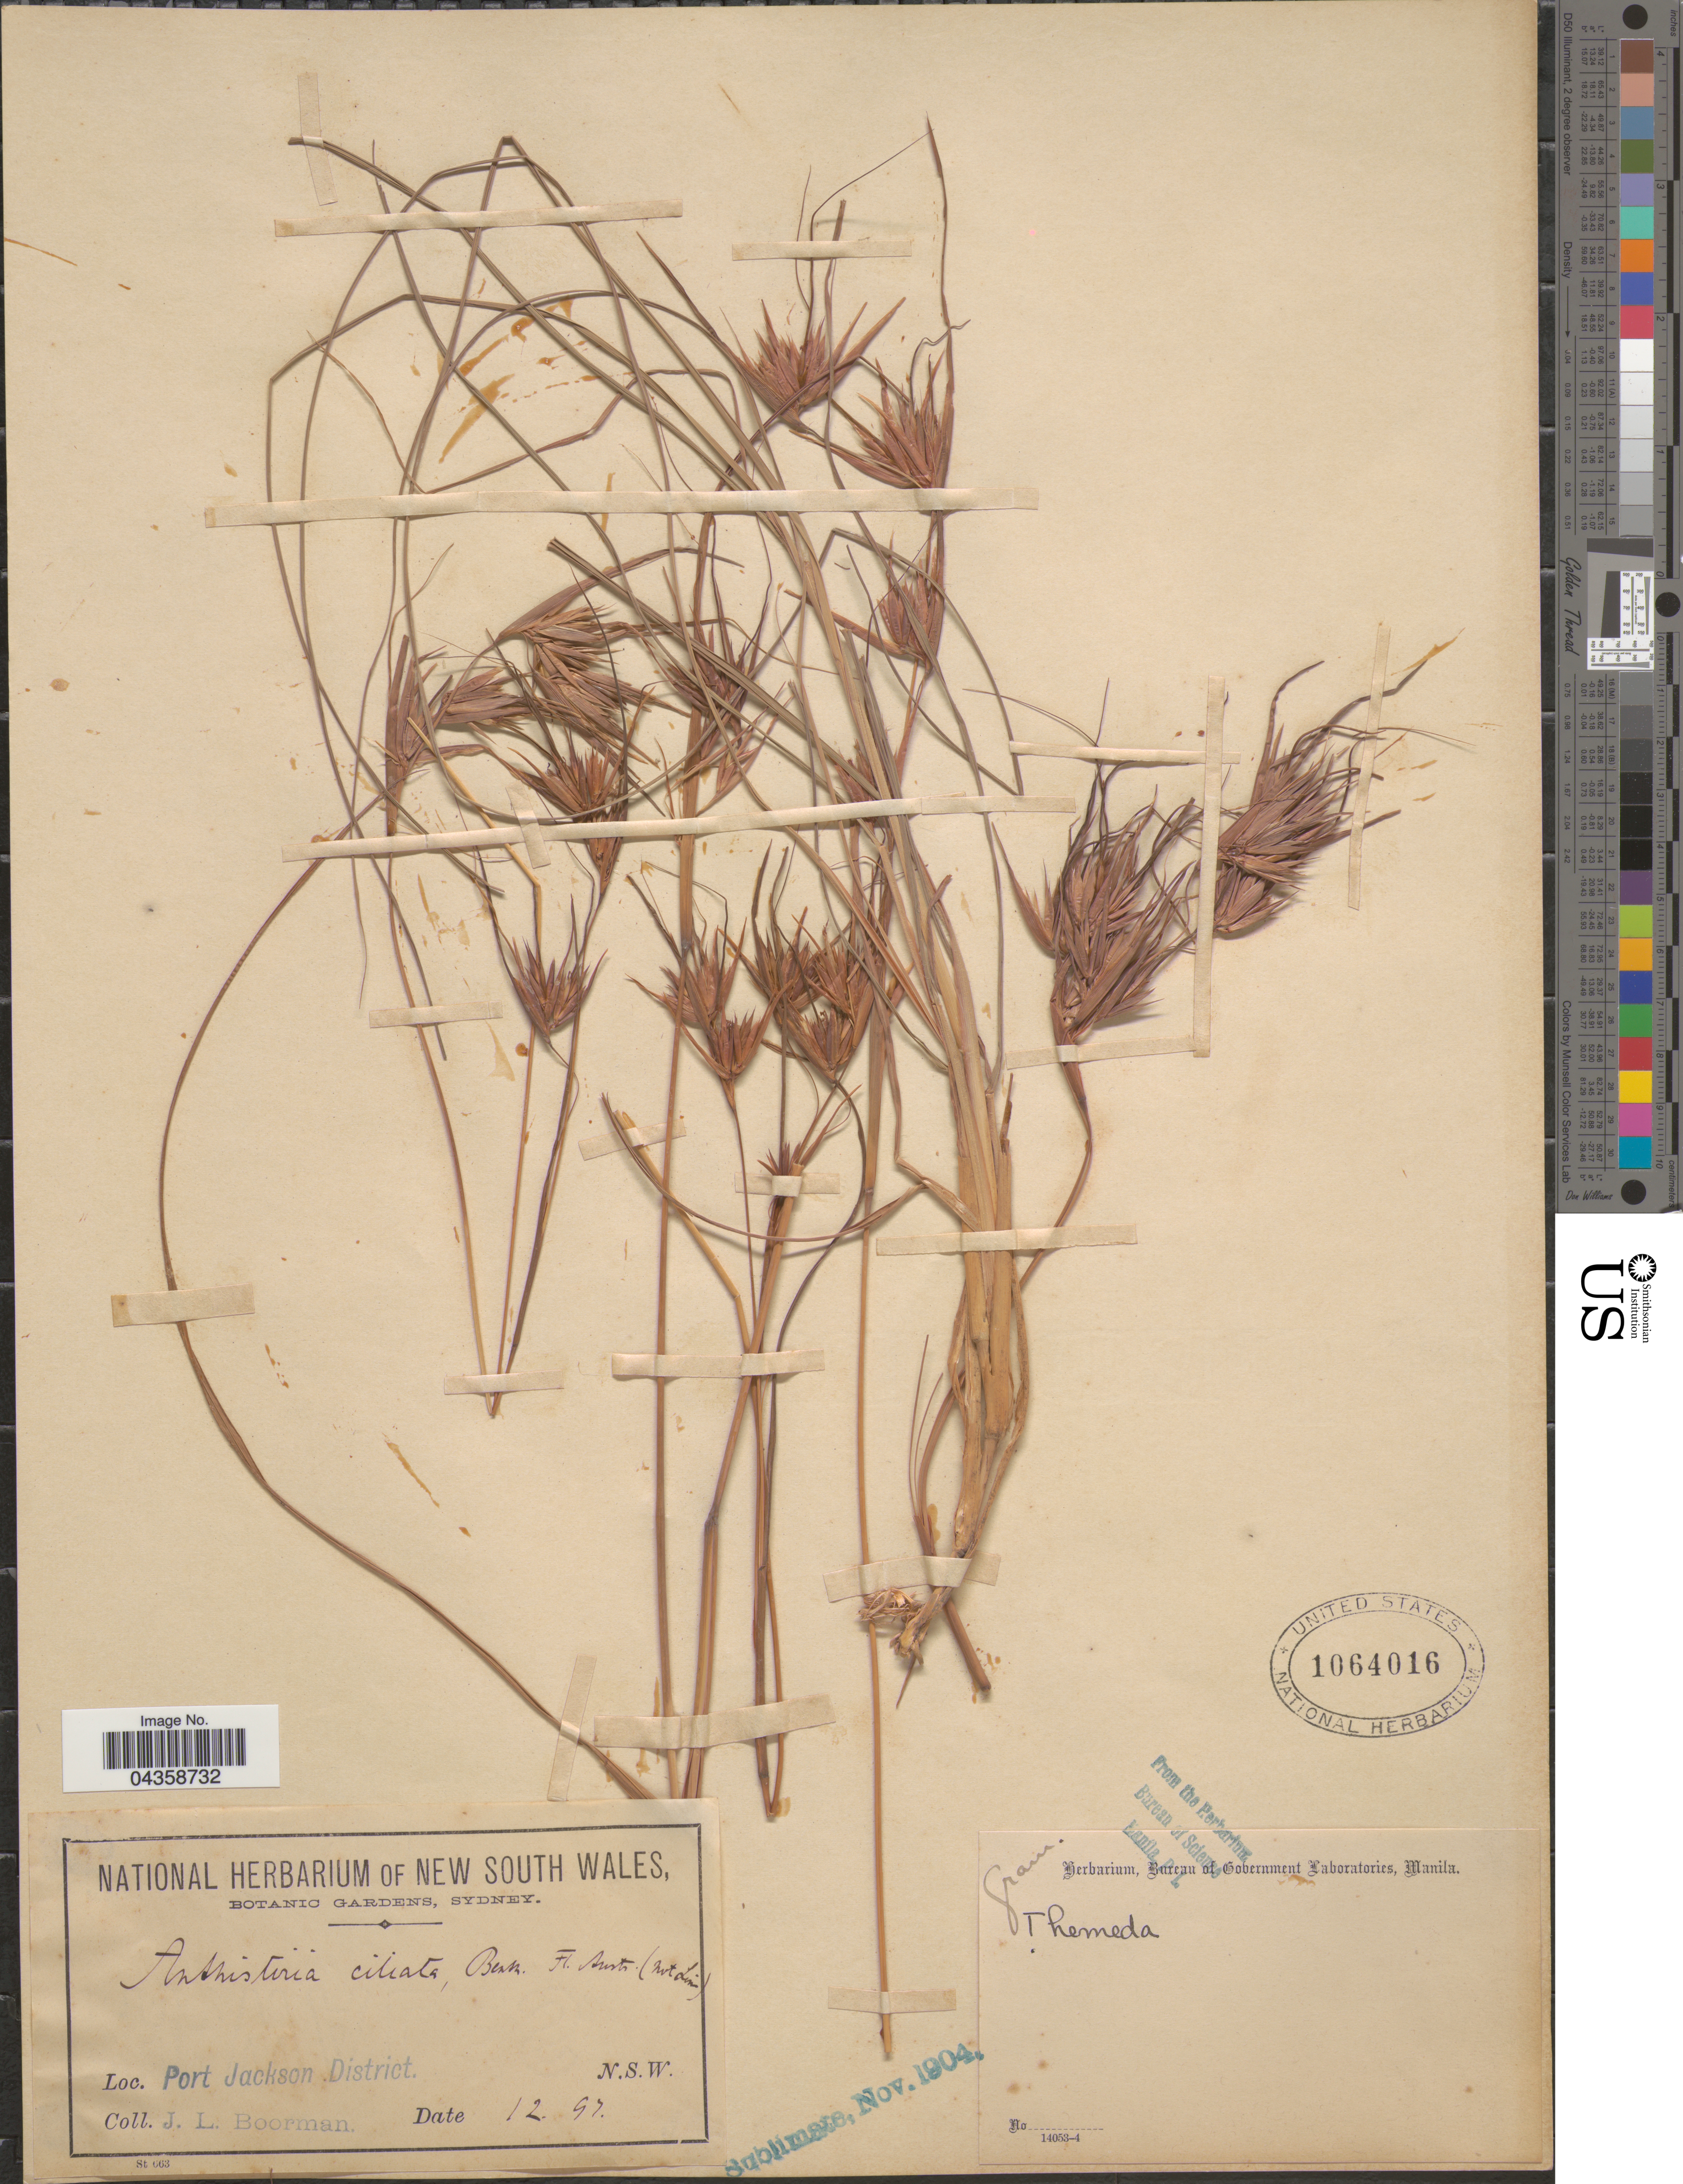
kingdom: Plantae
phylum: Tracheophyta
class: Liliopsida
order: Poales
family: Poaceae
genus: Themeda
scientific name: Themeda triandra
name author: Forssk.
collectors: J. Boorman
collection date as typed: Transcribed d/m/y: /12/97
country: Australia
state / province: New South Wales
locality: Port Jackson District.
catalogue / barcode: US 1064016